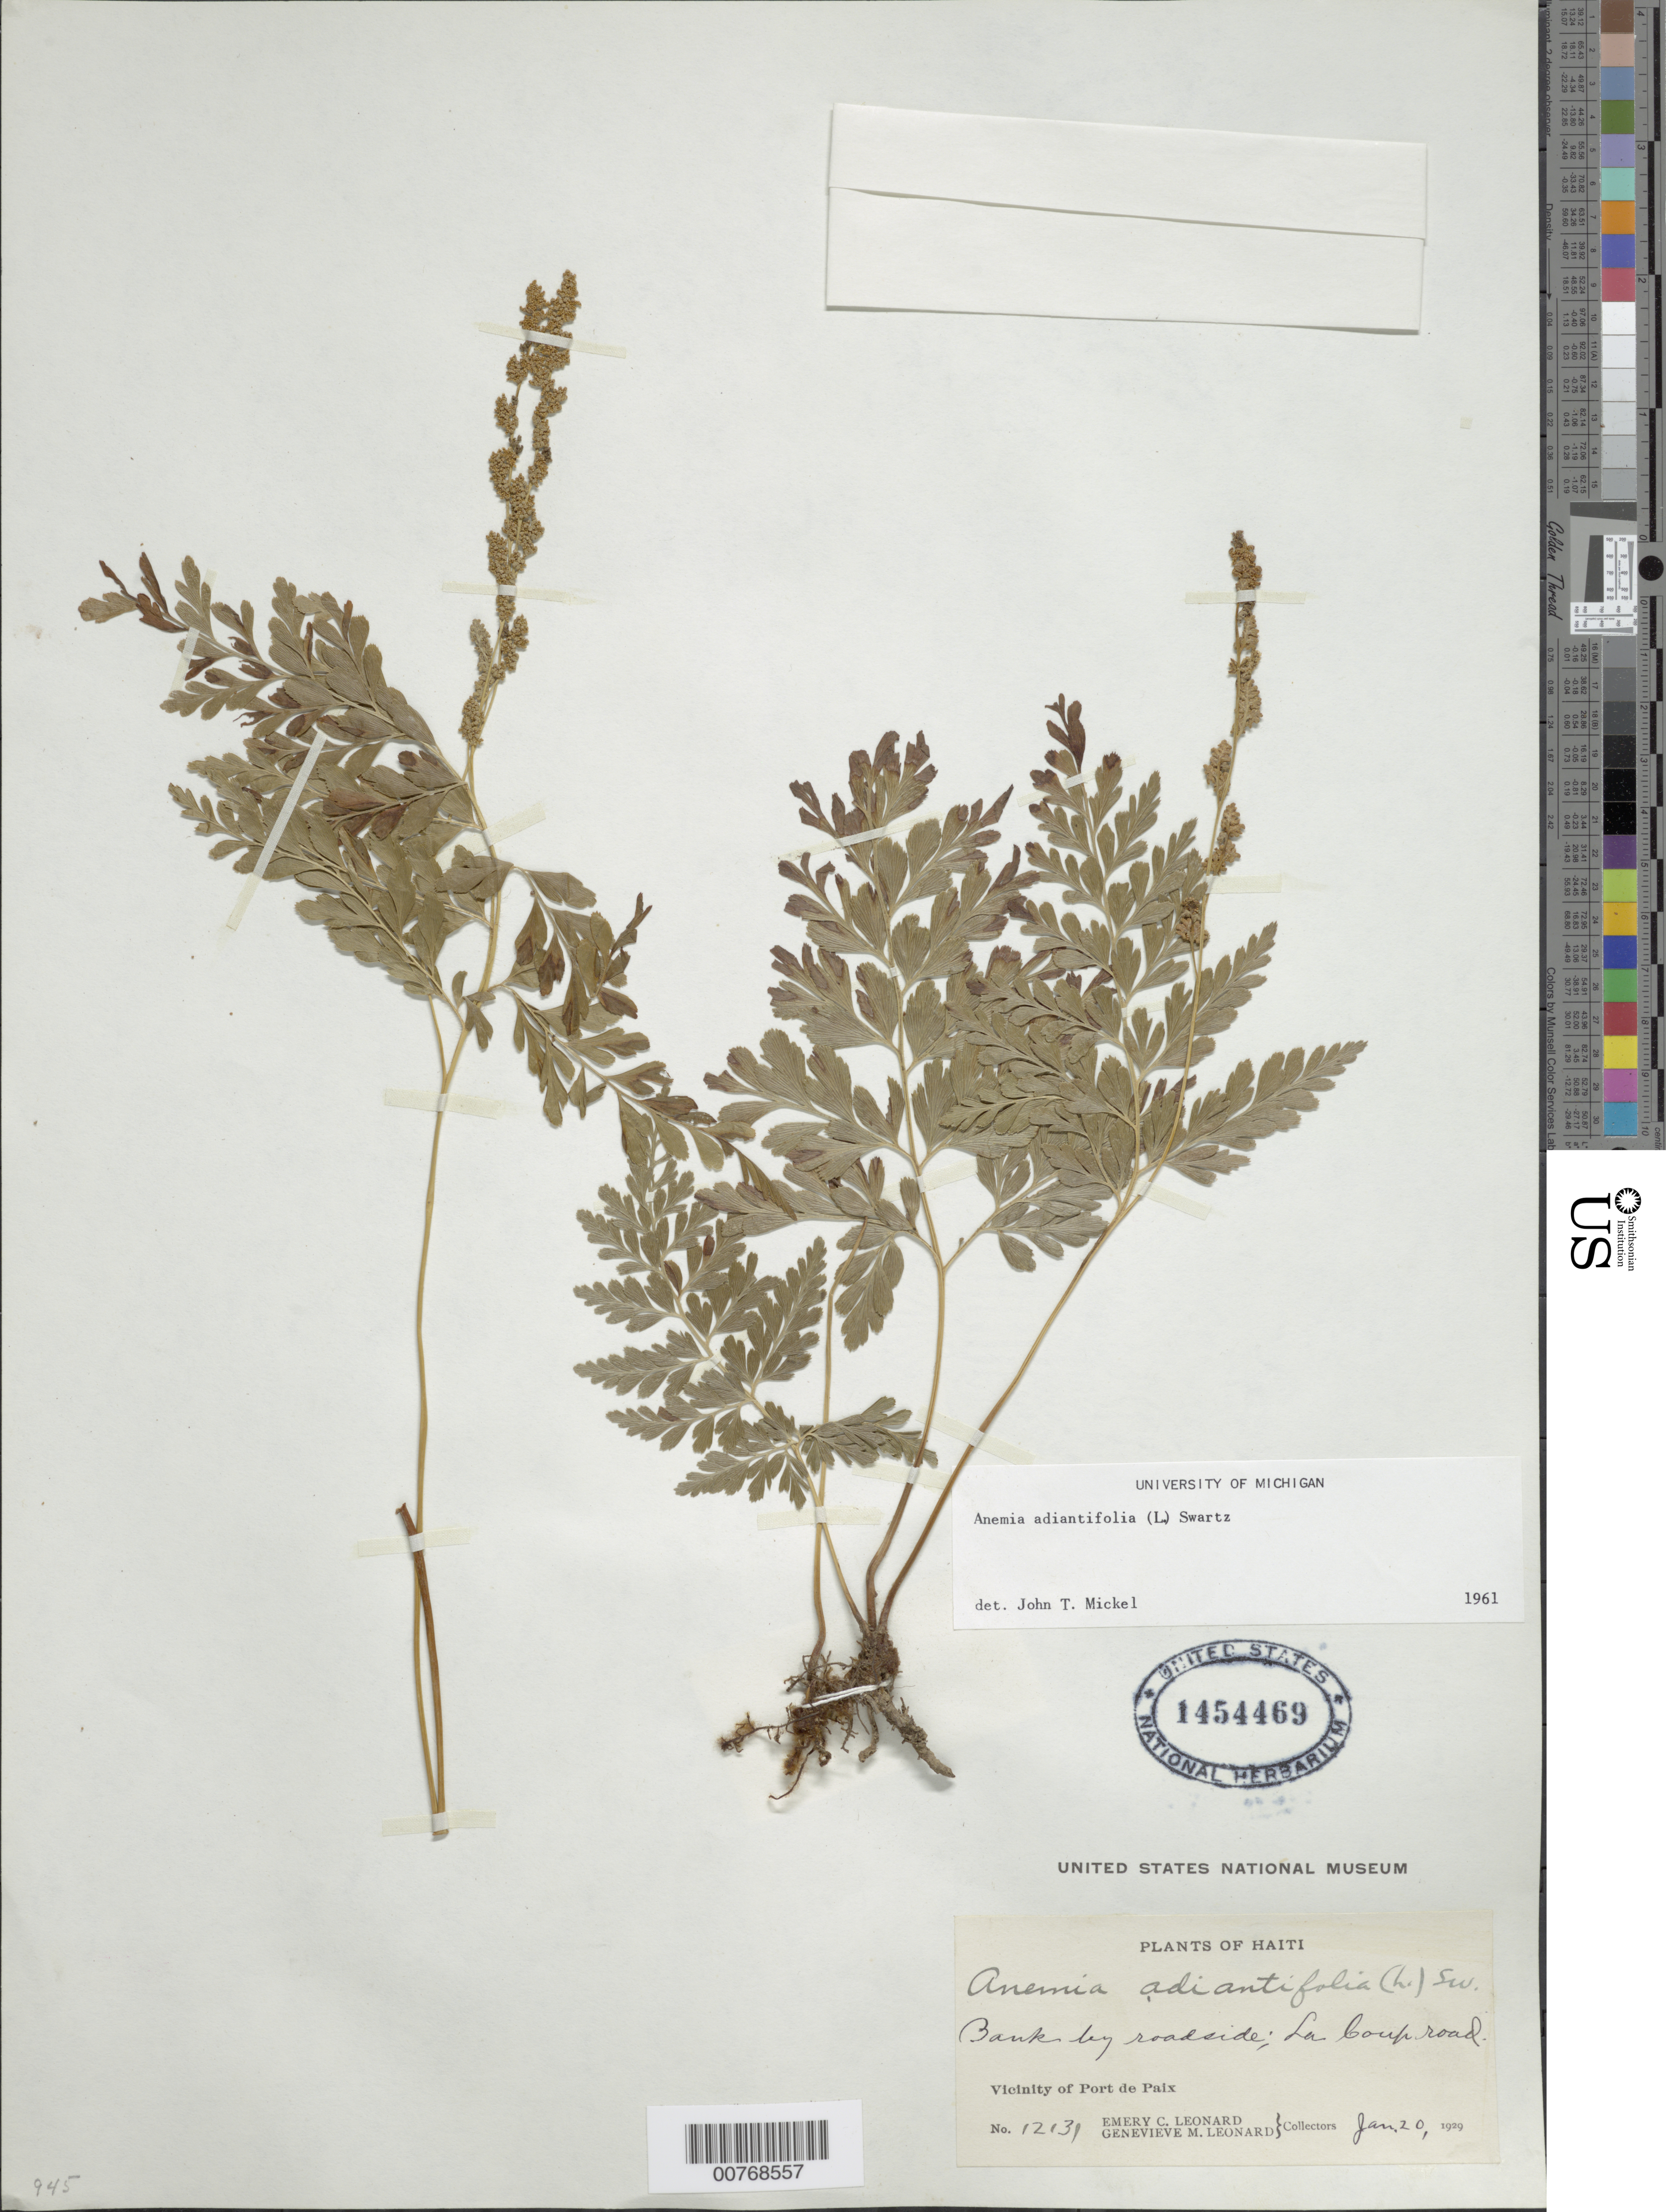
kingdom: Plantae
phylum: Tracheophyta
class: Polypodiopsida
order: Schizaeales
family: Anemiaceae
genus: Anemia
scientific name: Anemia adiantifolia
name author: (L.) Sw.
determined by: Mickel, J. T., (NY), New York Botanical Garden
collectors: E. C. Leonard & G. M. Leonard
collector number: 12131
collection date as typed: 20 Jan 1929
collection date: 1929-01-20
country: Haiti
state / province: Nord-Óuest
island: Hispaniola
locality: Vicinity of Port de PaiDepartement du NordOuest. La Coup Road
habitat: Bank by roadside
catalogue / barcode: US 1454469